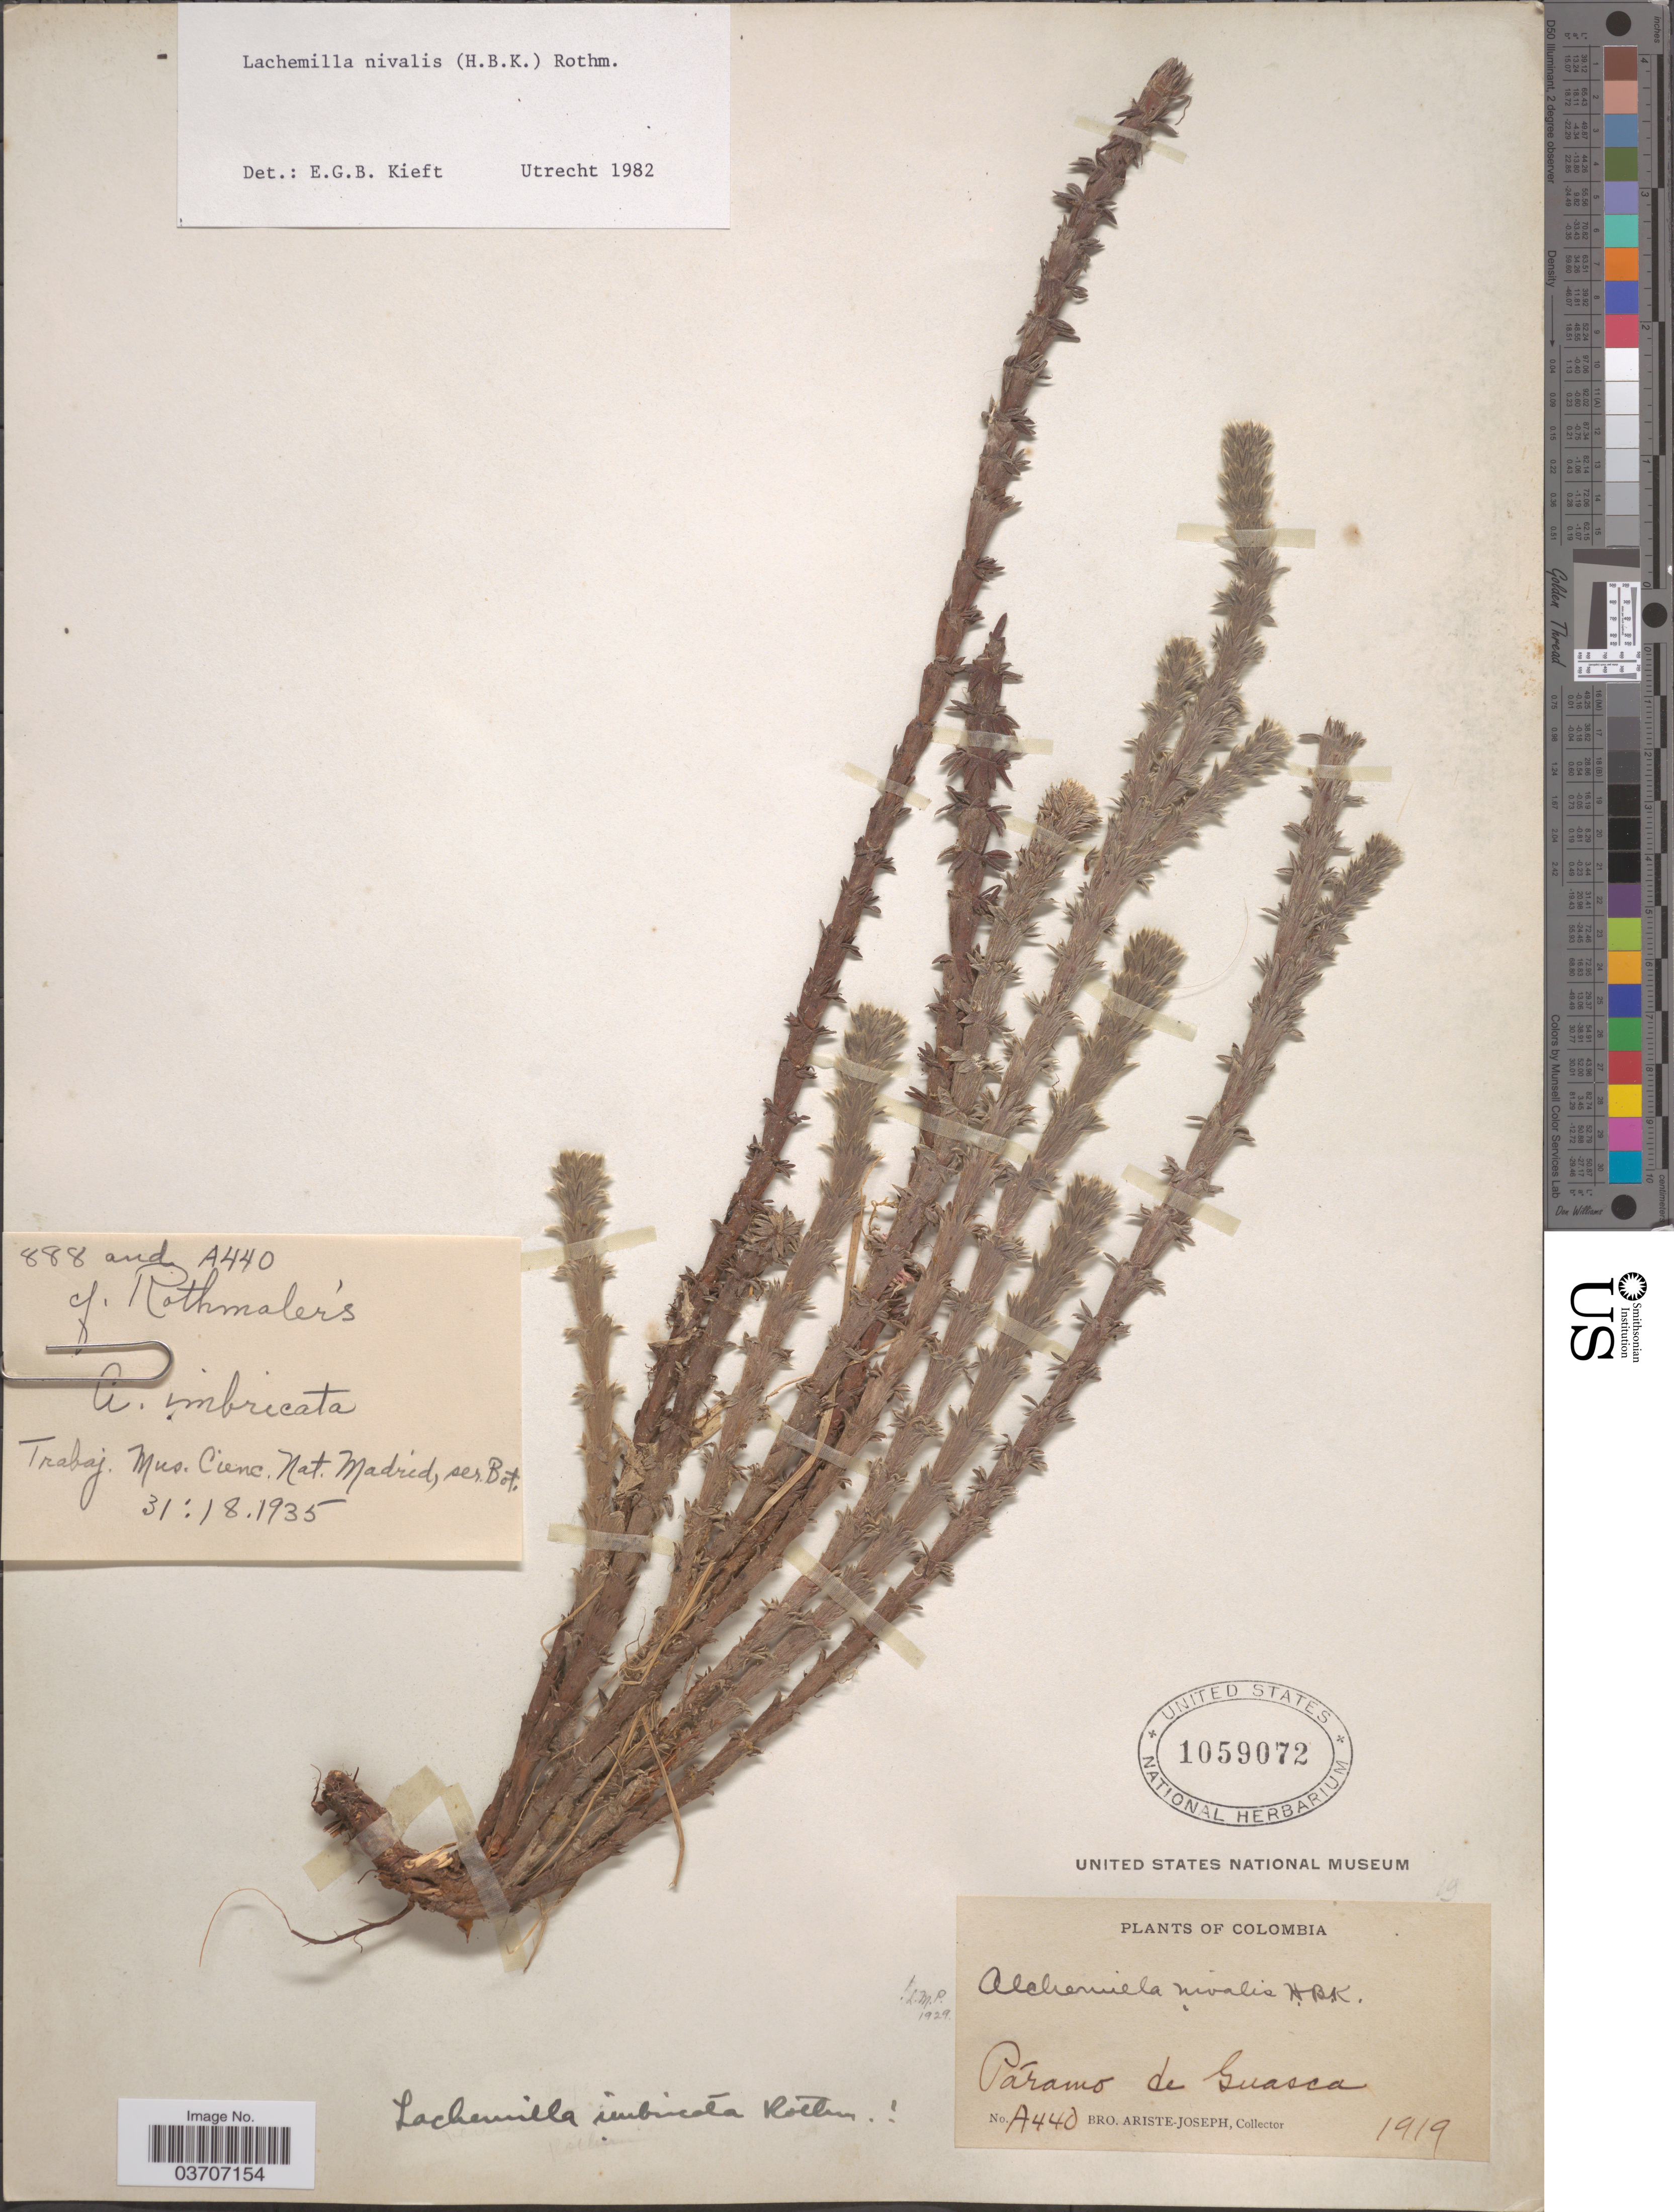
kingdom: Plantae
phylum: Tracheophyta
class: Magnoliopsida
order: Rosales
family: Rosaceae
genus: Lachemilla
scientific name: Lachemilla nivalis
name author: (Kunth) Rothm.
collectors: Bro. Ariste-Joseph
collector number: A440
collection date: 1919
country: Colombia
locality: Páramo de Guasca.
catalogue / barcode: US 1059072